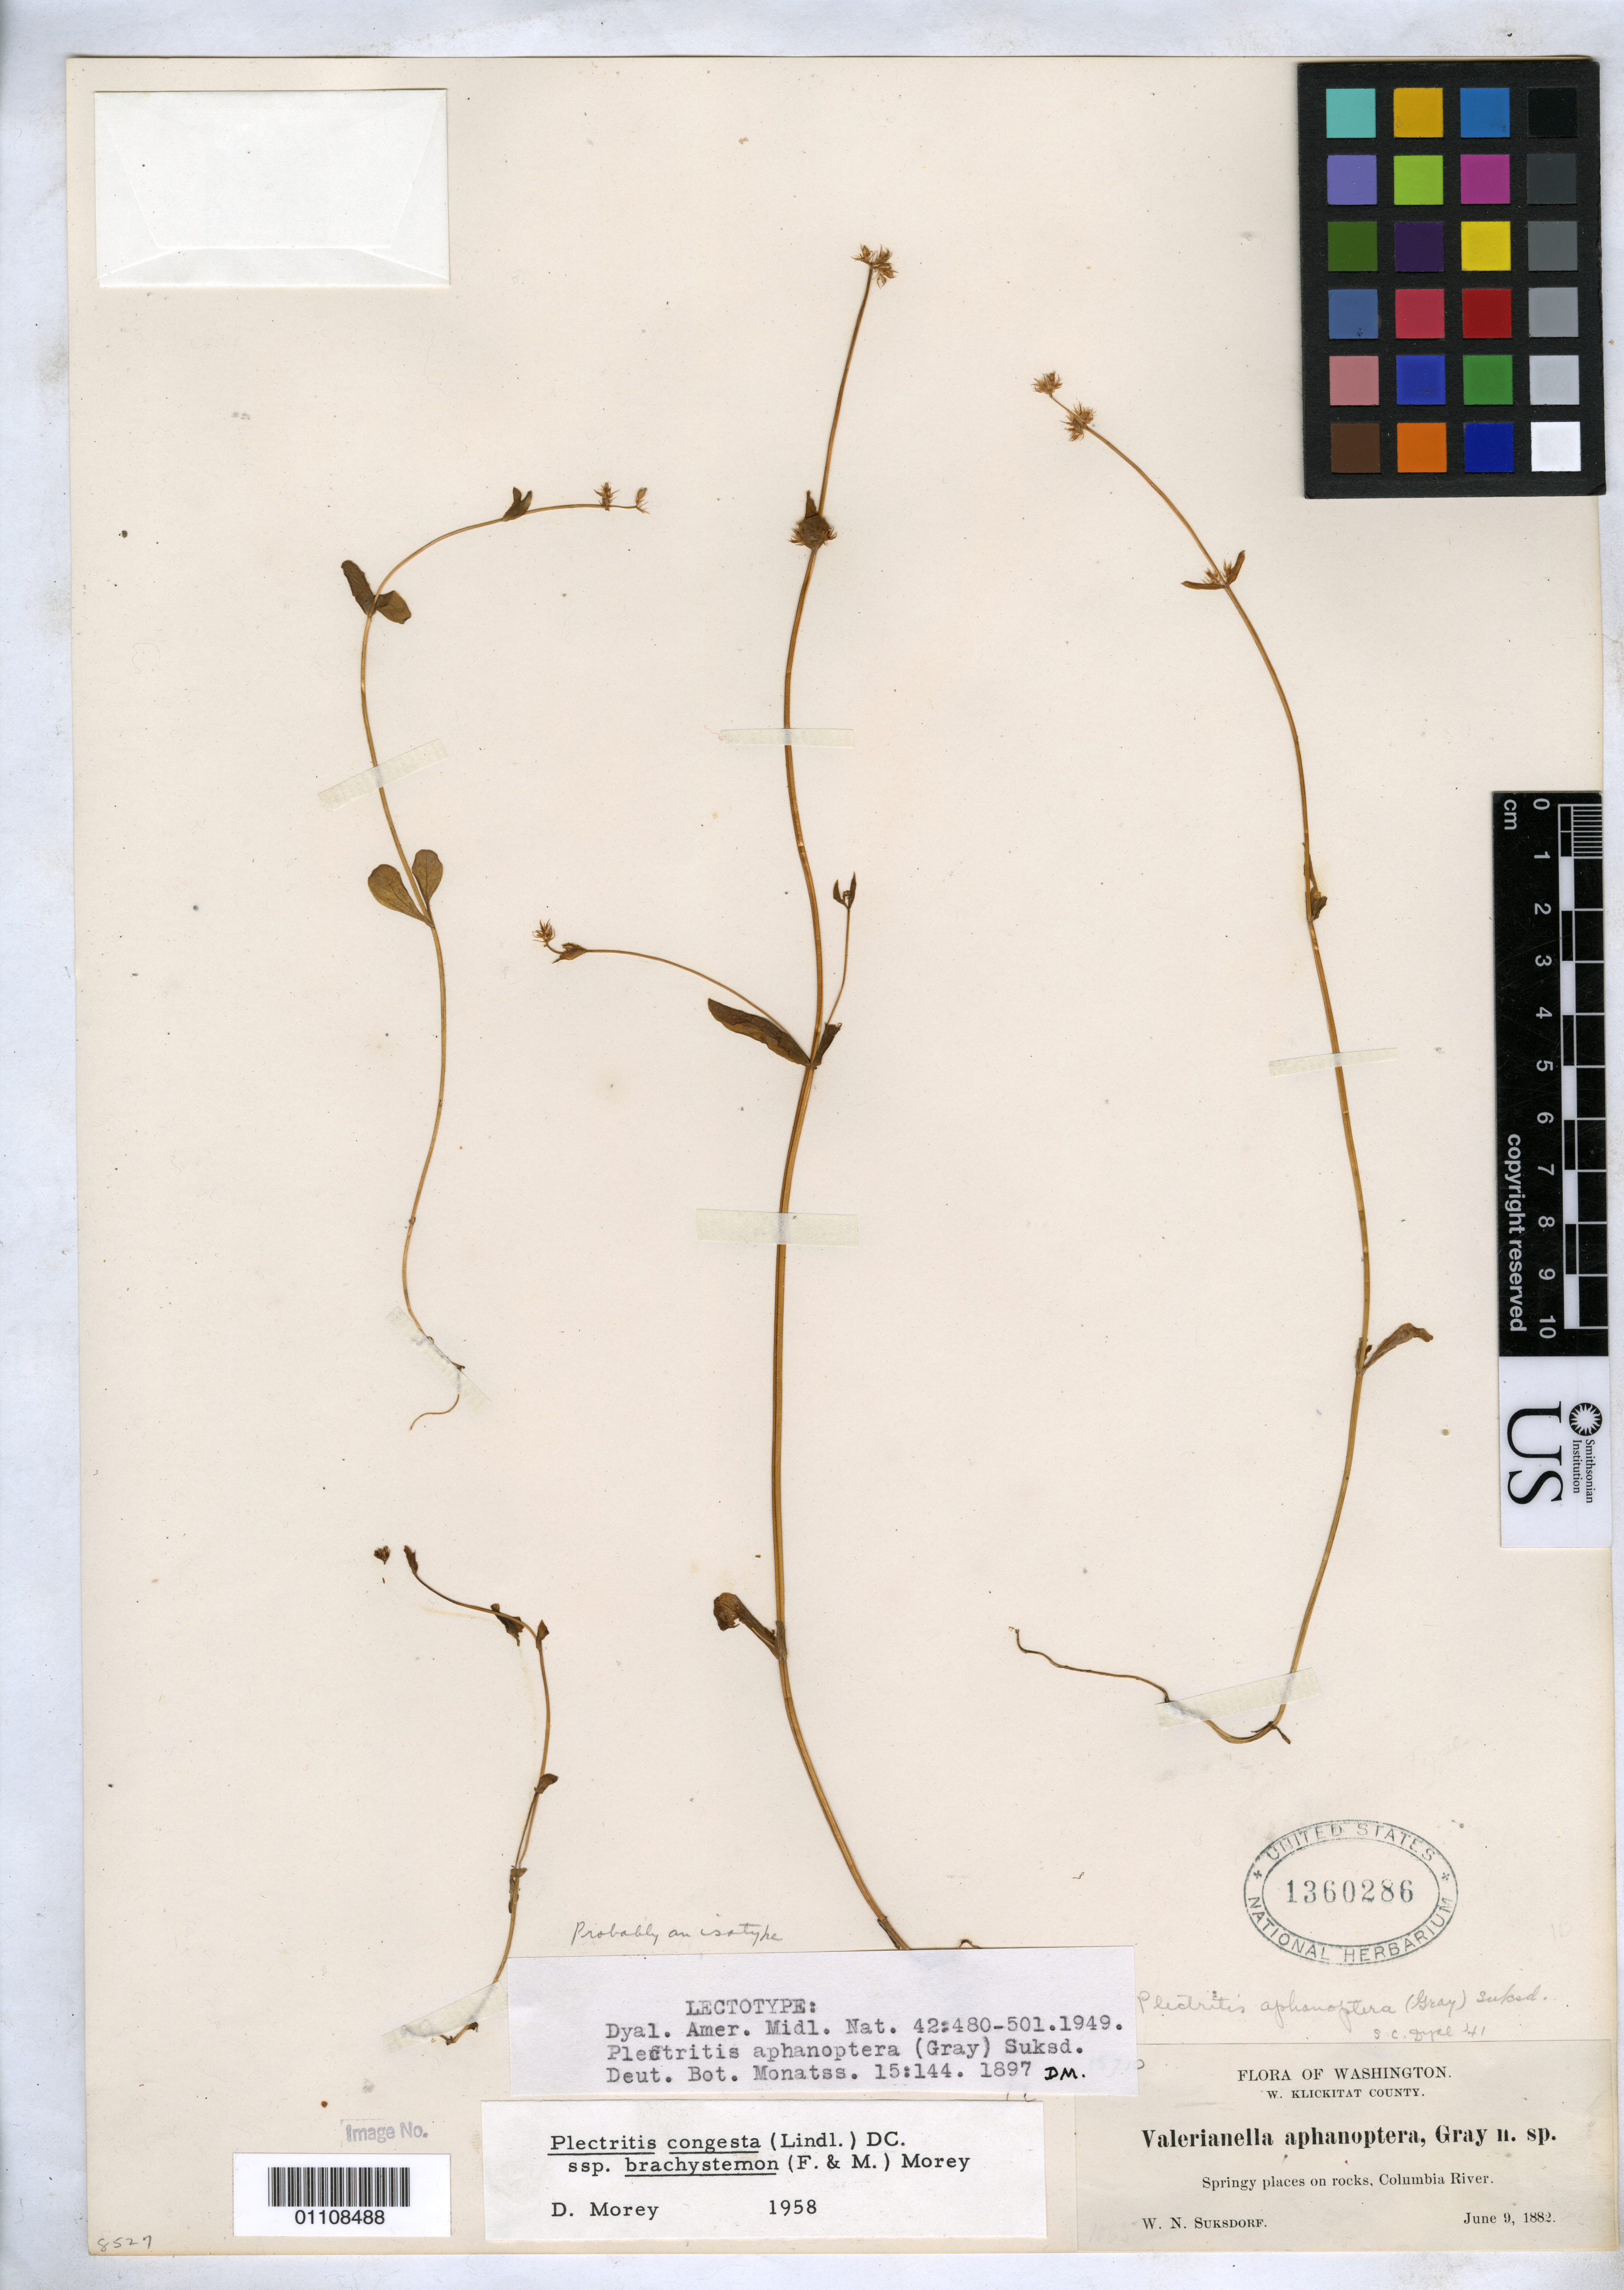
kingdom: Plantae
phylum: Tracheophyta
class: Magnoliopsida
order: Dipsacales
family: Caprifoliaceae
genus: Valerianella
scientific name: Valerianella aphanoptera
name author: A. Gray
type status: Isotype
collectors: W. N. Suksdorf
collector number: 15710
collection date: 1882-06-09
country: United States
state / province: Washington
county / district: Klickitat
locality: Columbia River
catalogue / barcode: US 1360286